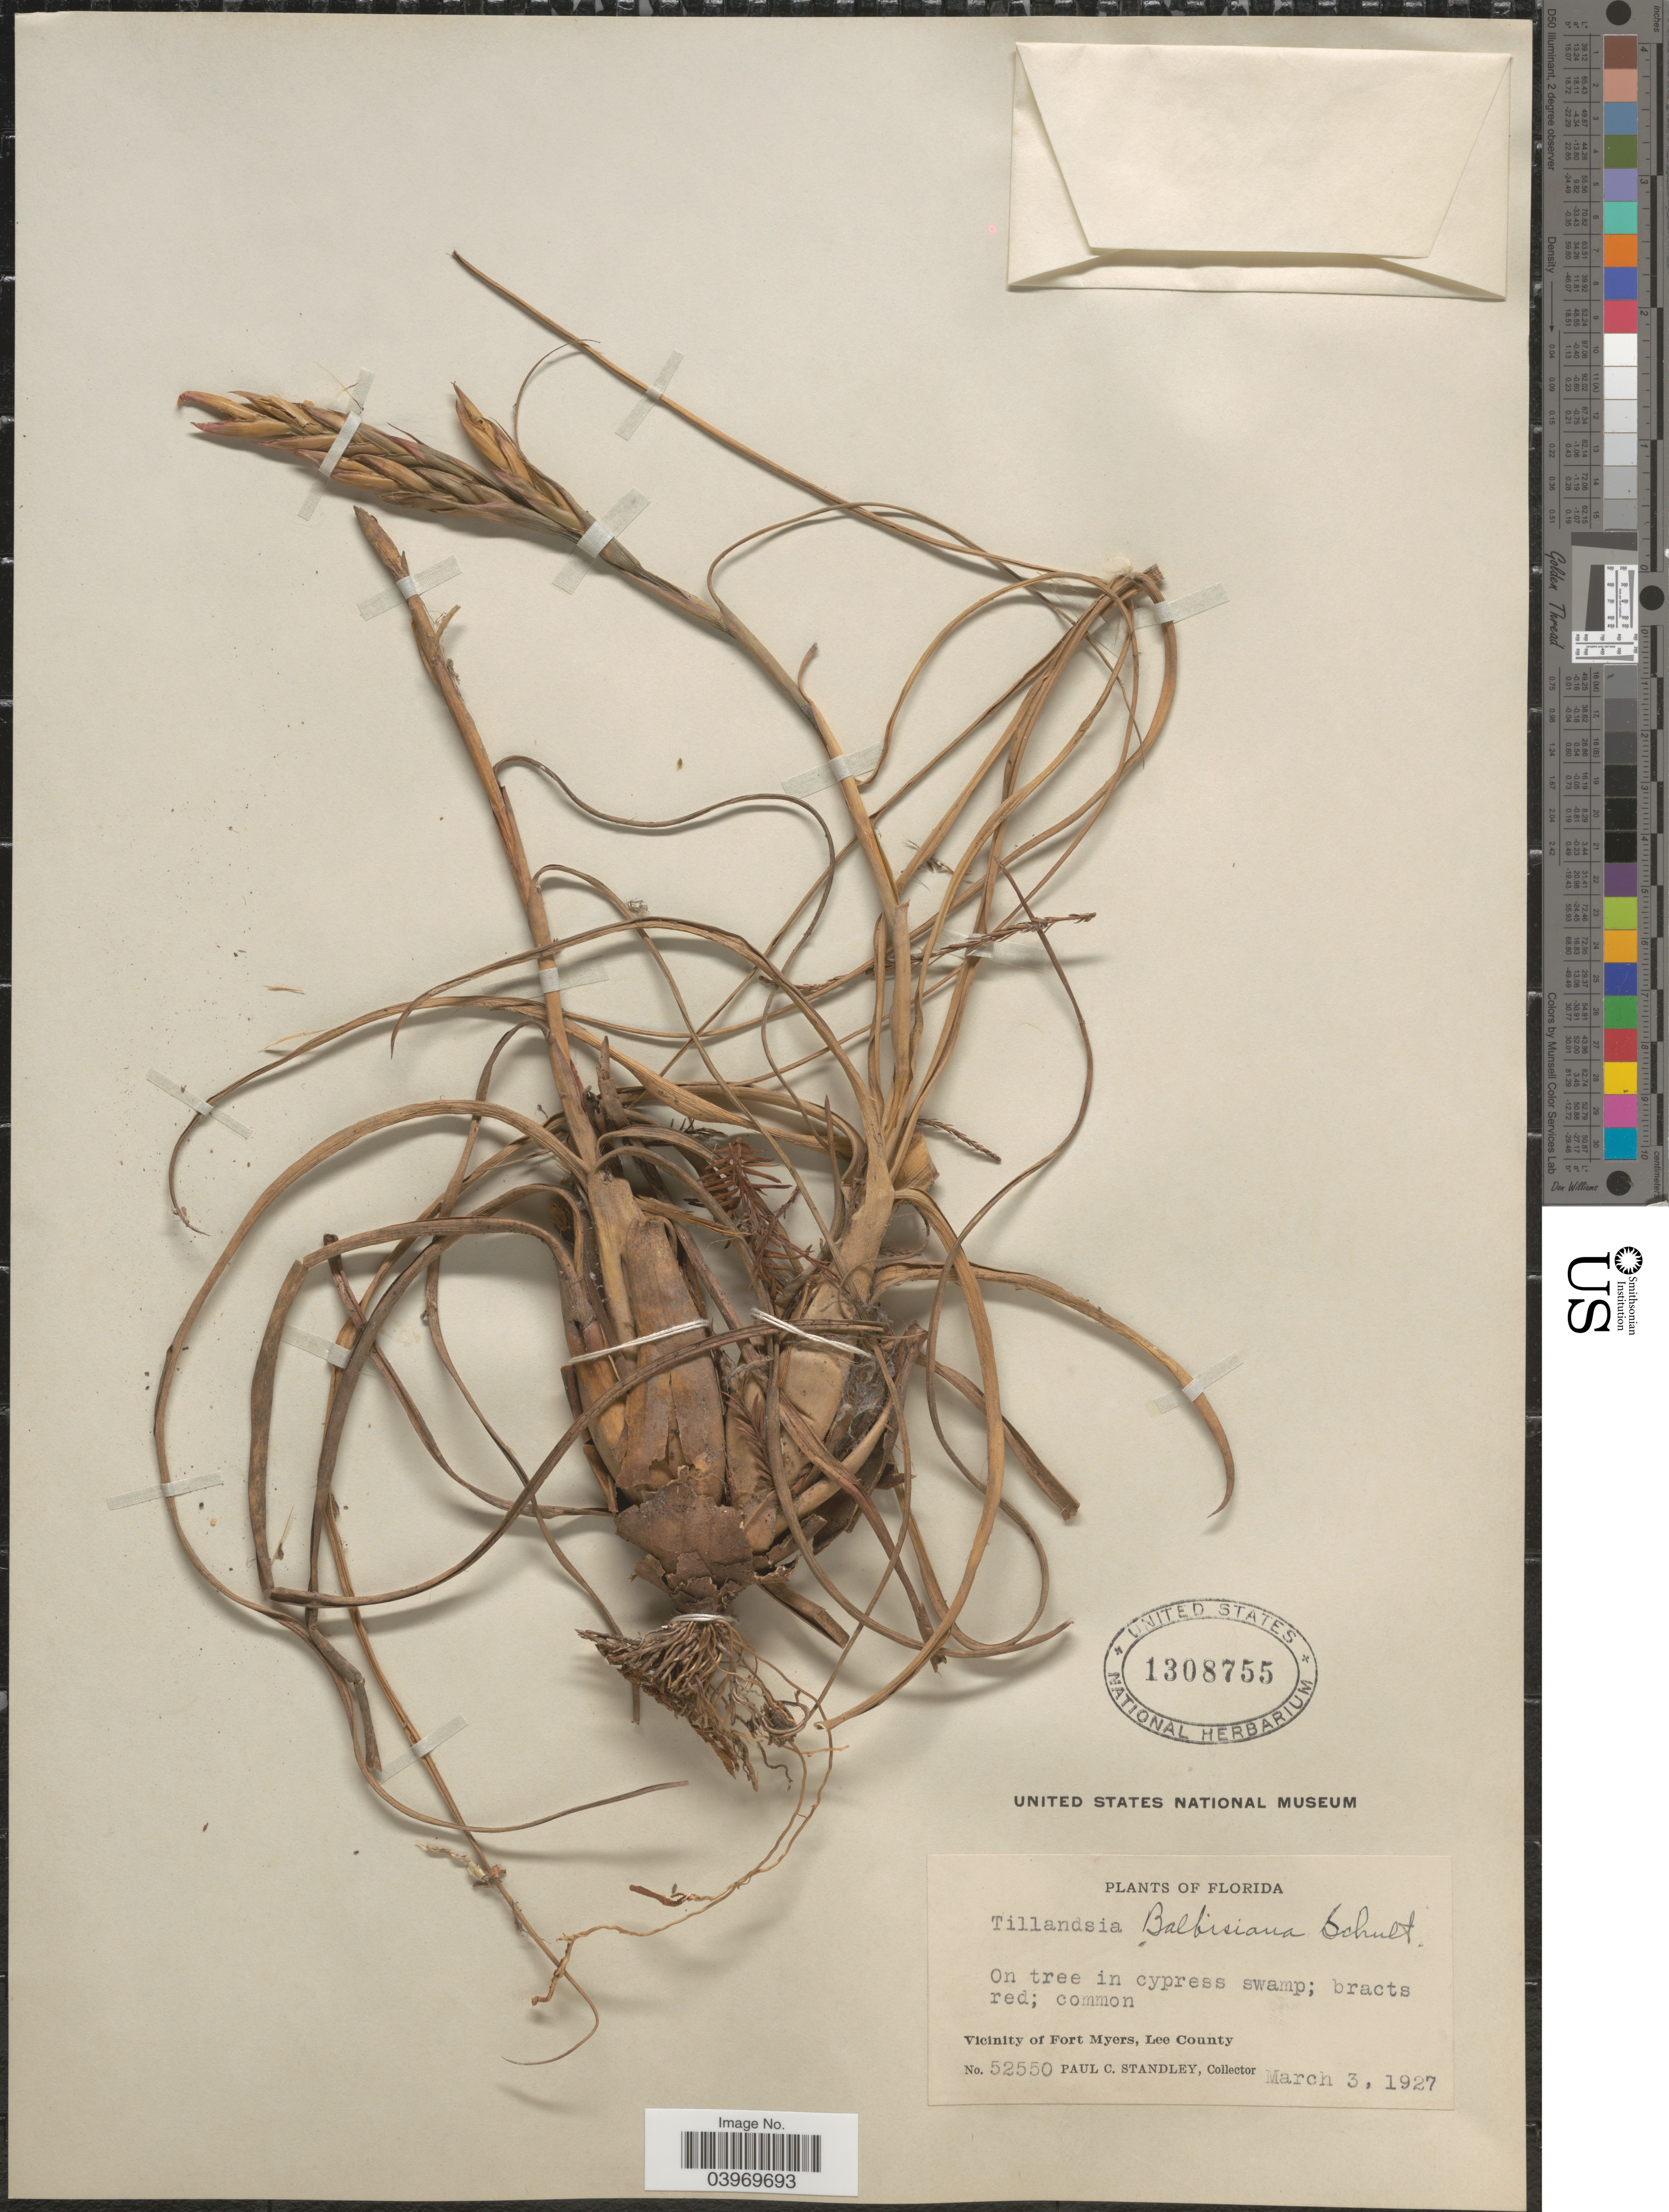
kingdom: Plantae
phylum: Tracheophyta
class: Liliopsida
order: Poales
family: Bromeliaceae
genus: Tillandsia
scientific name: Tillandsia balbisiana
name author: Schult. f.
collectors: P. C. Standley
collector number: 52550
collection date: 1927-03-03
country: United States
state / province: Florida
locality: Vicinity of Fort Myers, Lee County.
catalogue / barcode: US 1308755